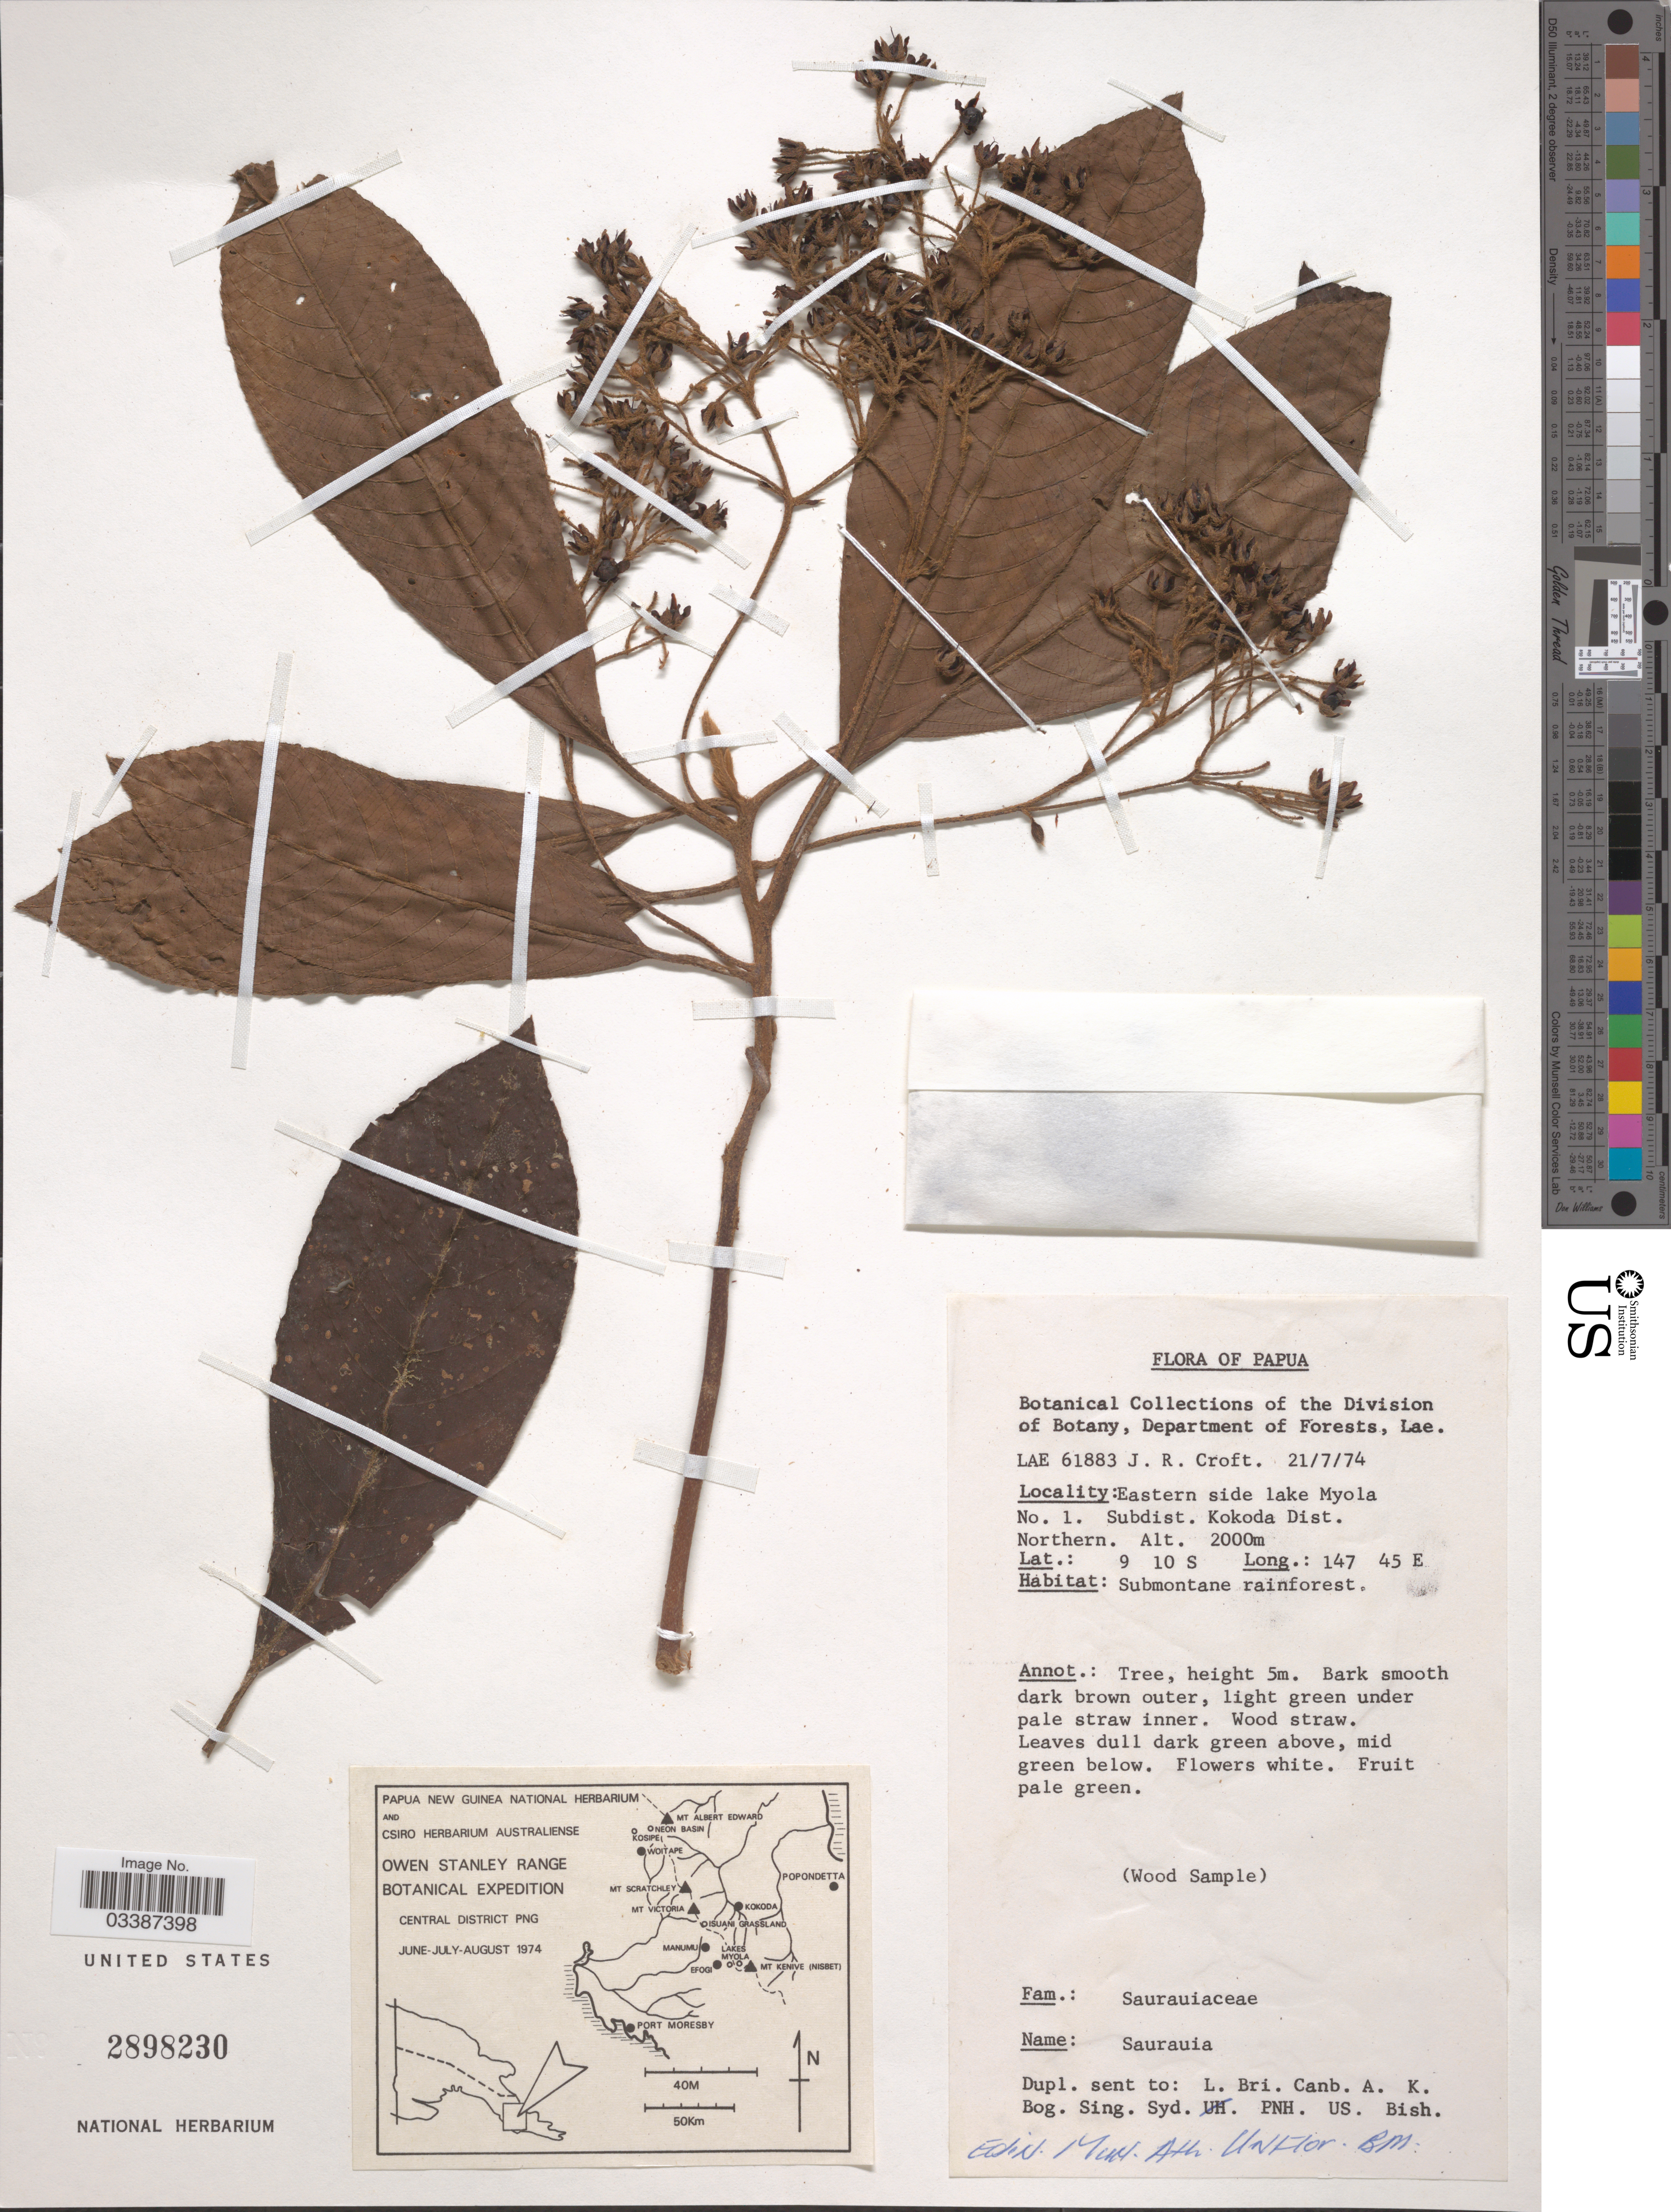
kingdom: Plantae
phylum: Tracheophyta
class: Magnoliopsida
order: Ericales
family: Actinidiaceae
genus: Saurauia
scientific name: Saurauia sp.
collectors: J. R. Croft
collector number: LAE 61883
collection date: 1974-07-21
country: Papua New Guinea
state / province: Northern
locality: Papua. Eastern side lake Myola No. 1. Subdist. Kokoda Dist. Northern.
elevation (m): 2000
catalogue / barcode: US 2898230